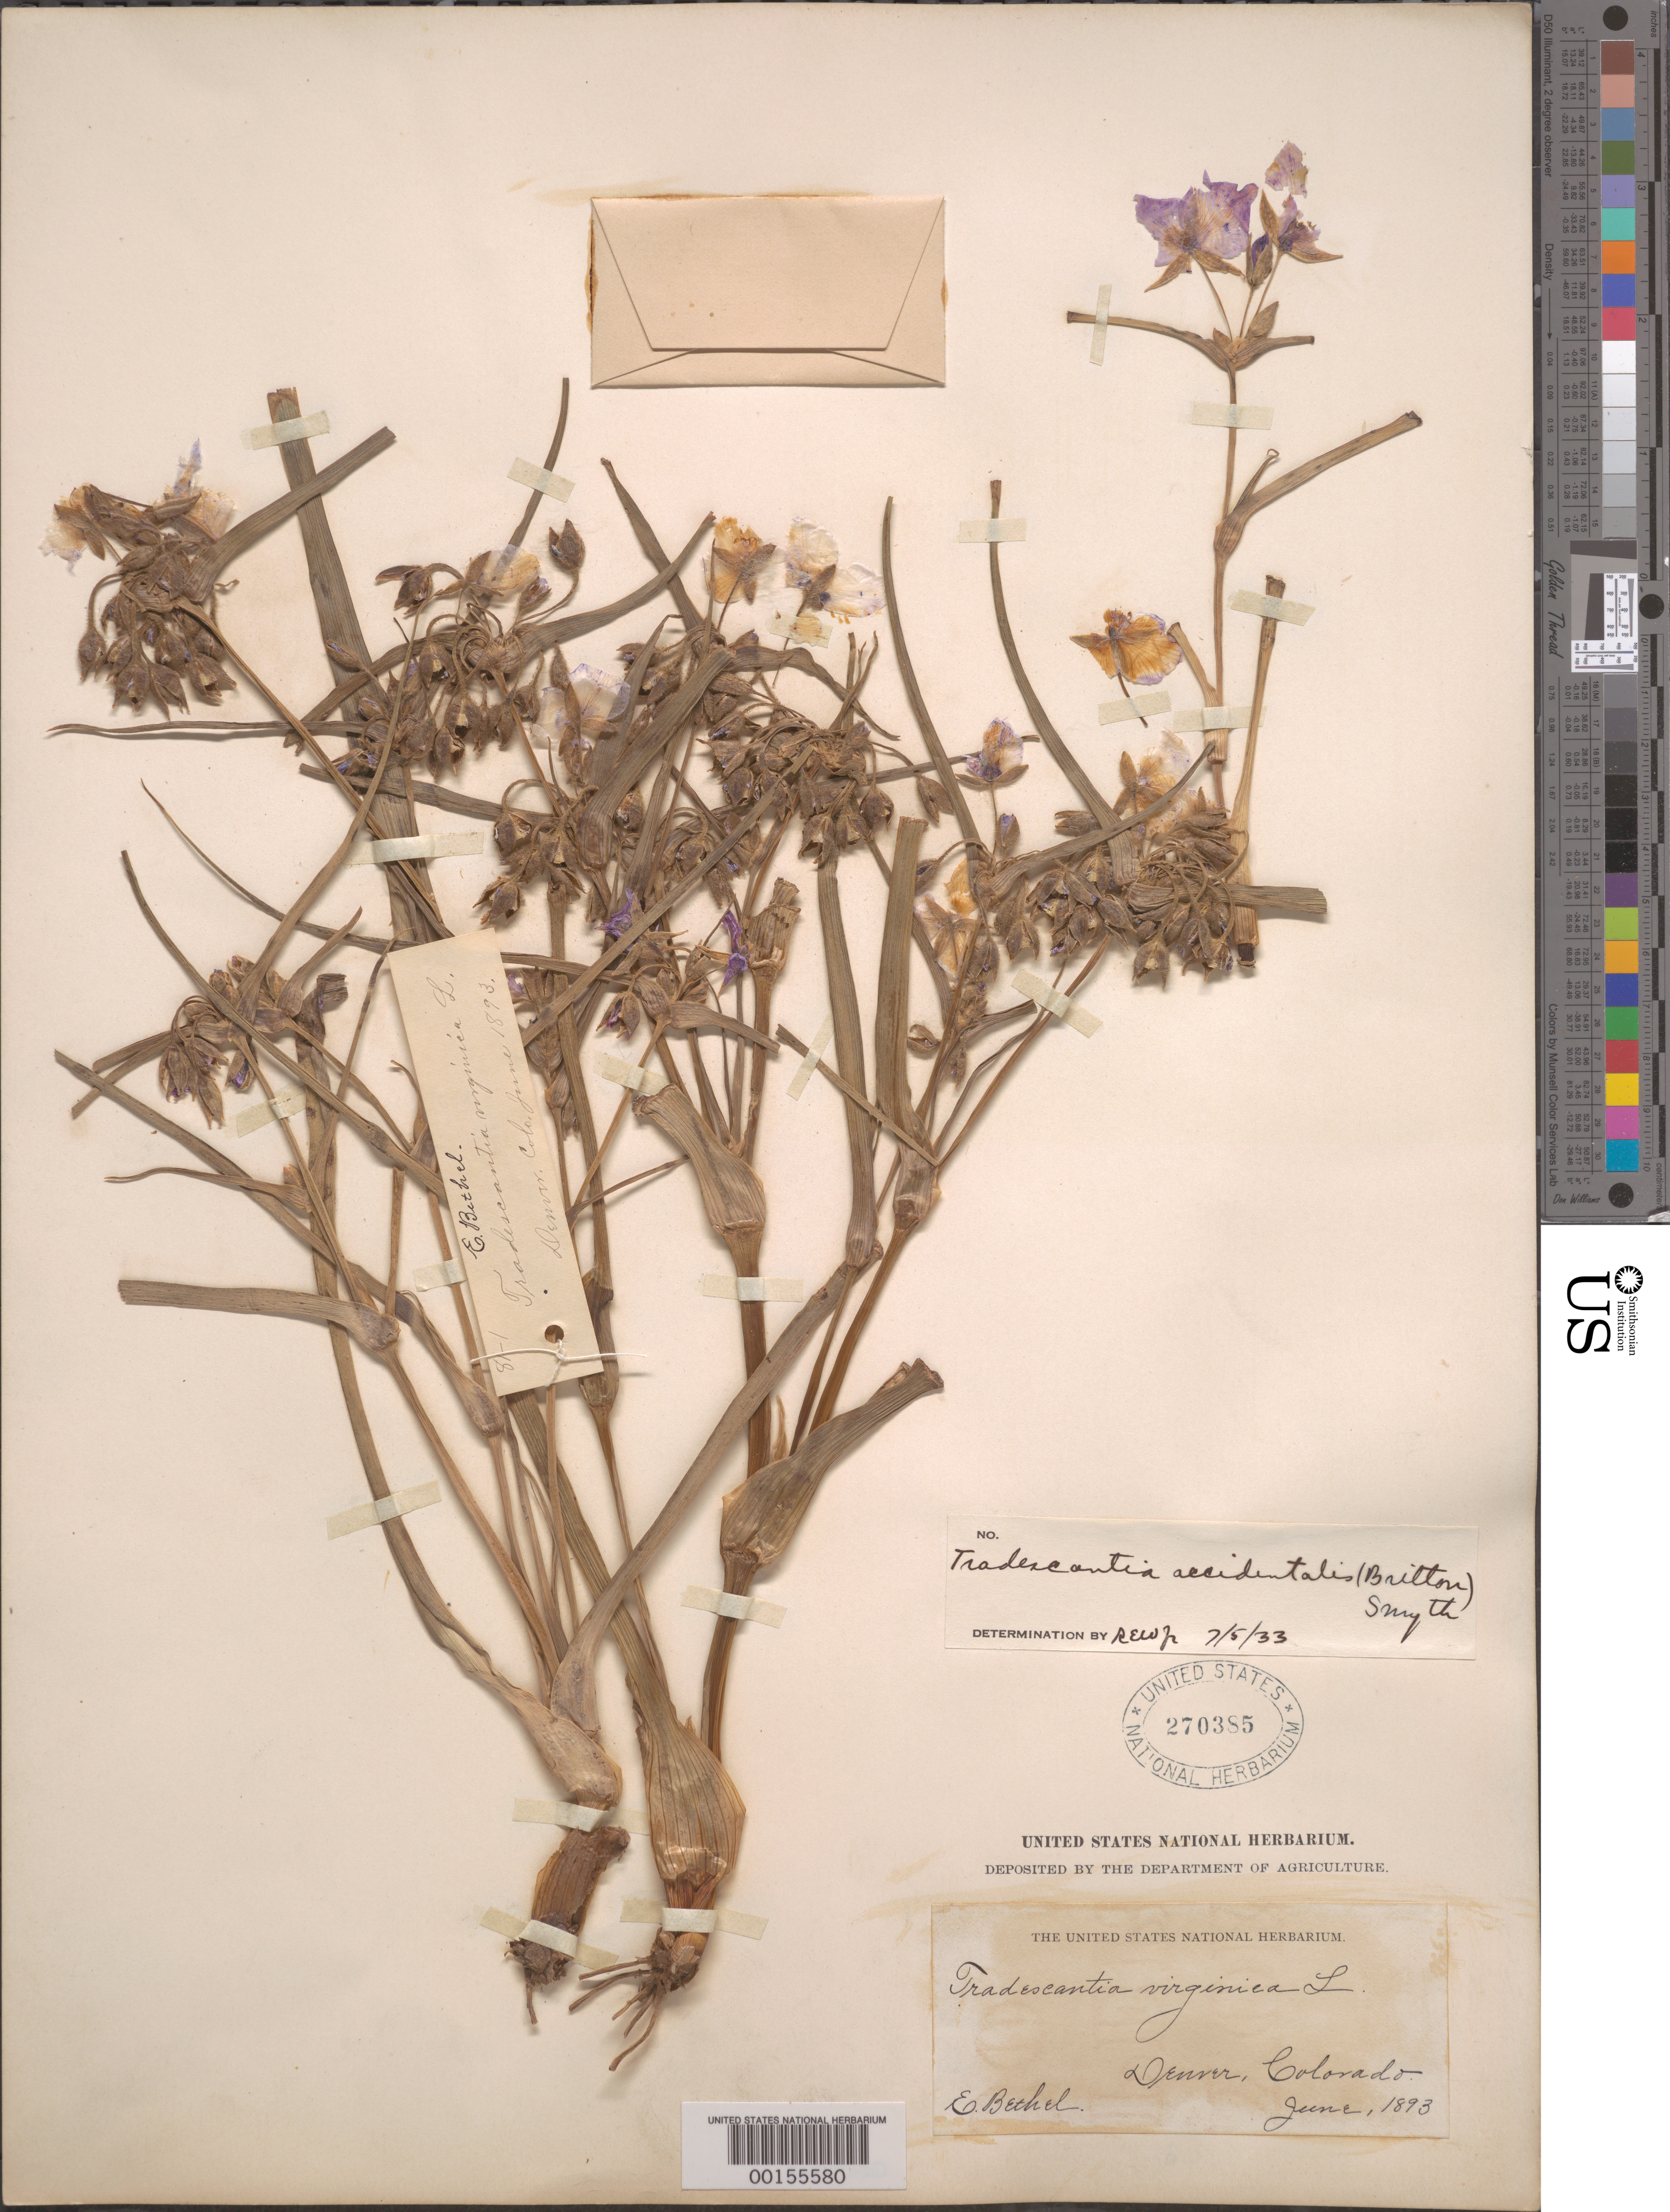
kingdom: Plantae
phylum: Tracheophyta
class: Liliopsida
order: Commelinales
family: Commelinaceae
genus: Tradescantia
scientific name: Tradescantia occidentalis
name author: (Britton) Smyth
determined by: Woodson, R. E., Jr.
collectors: E. Bethel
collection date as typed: Jun 1893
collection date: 1893-06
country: United States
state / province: Colorado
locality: Denver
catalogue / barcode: US 270385